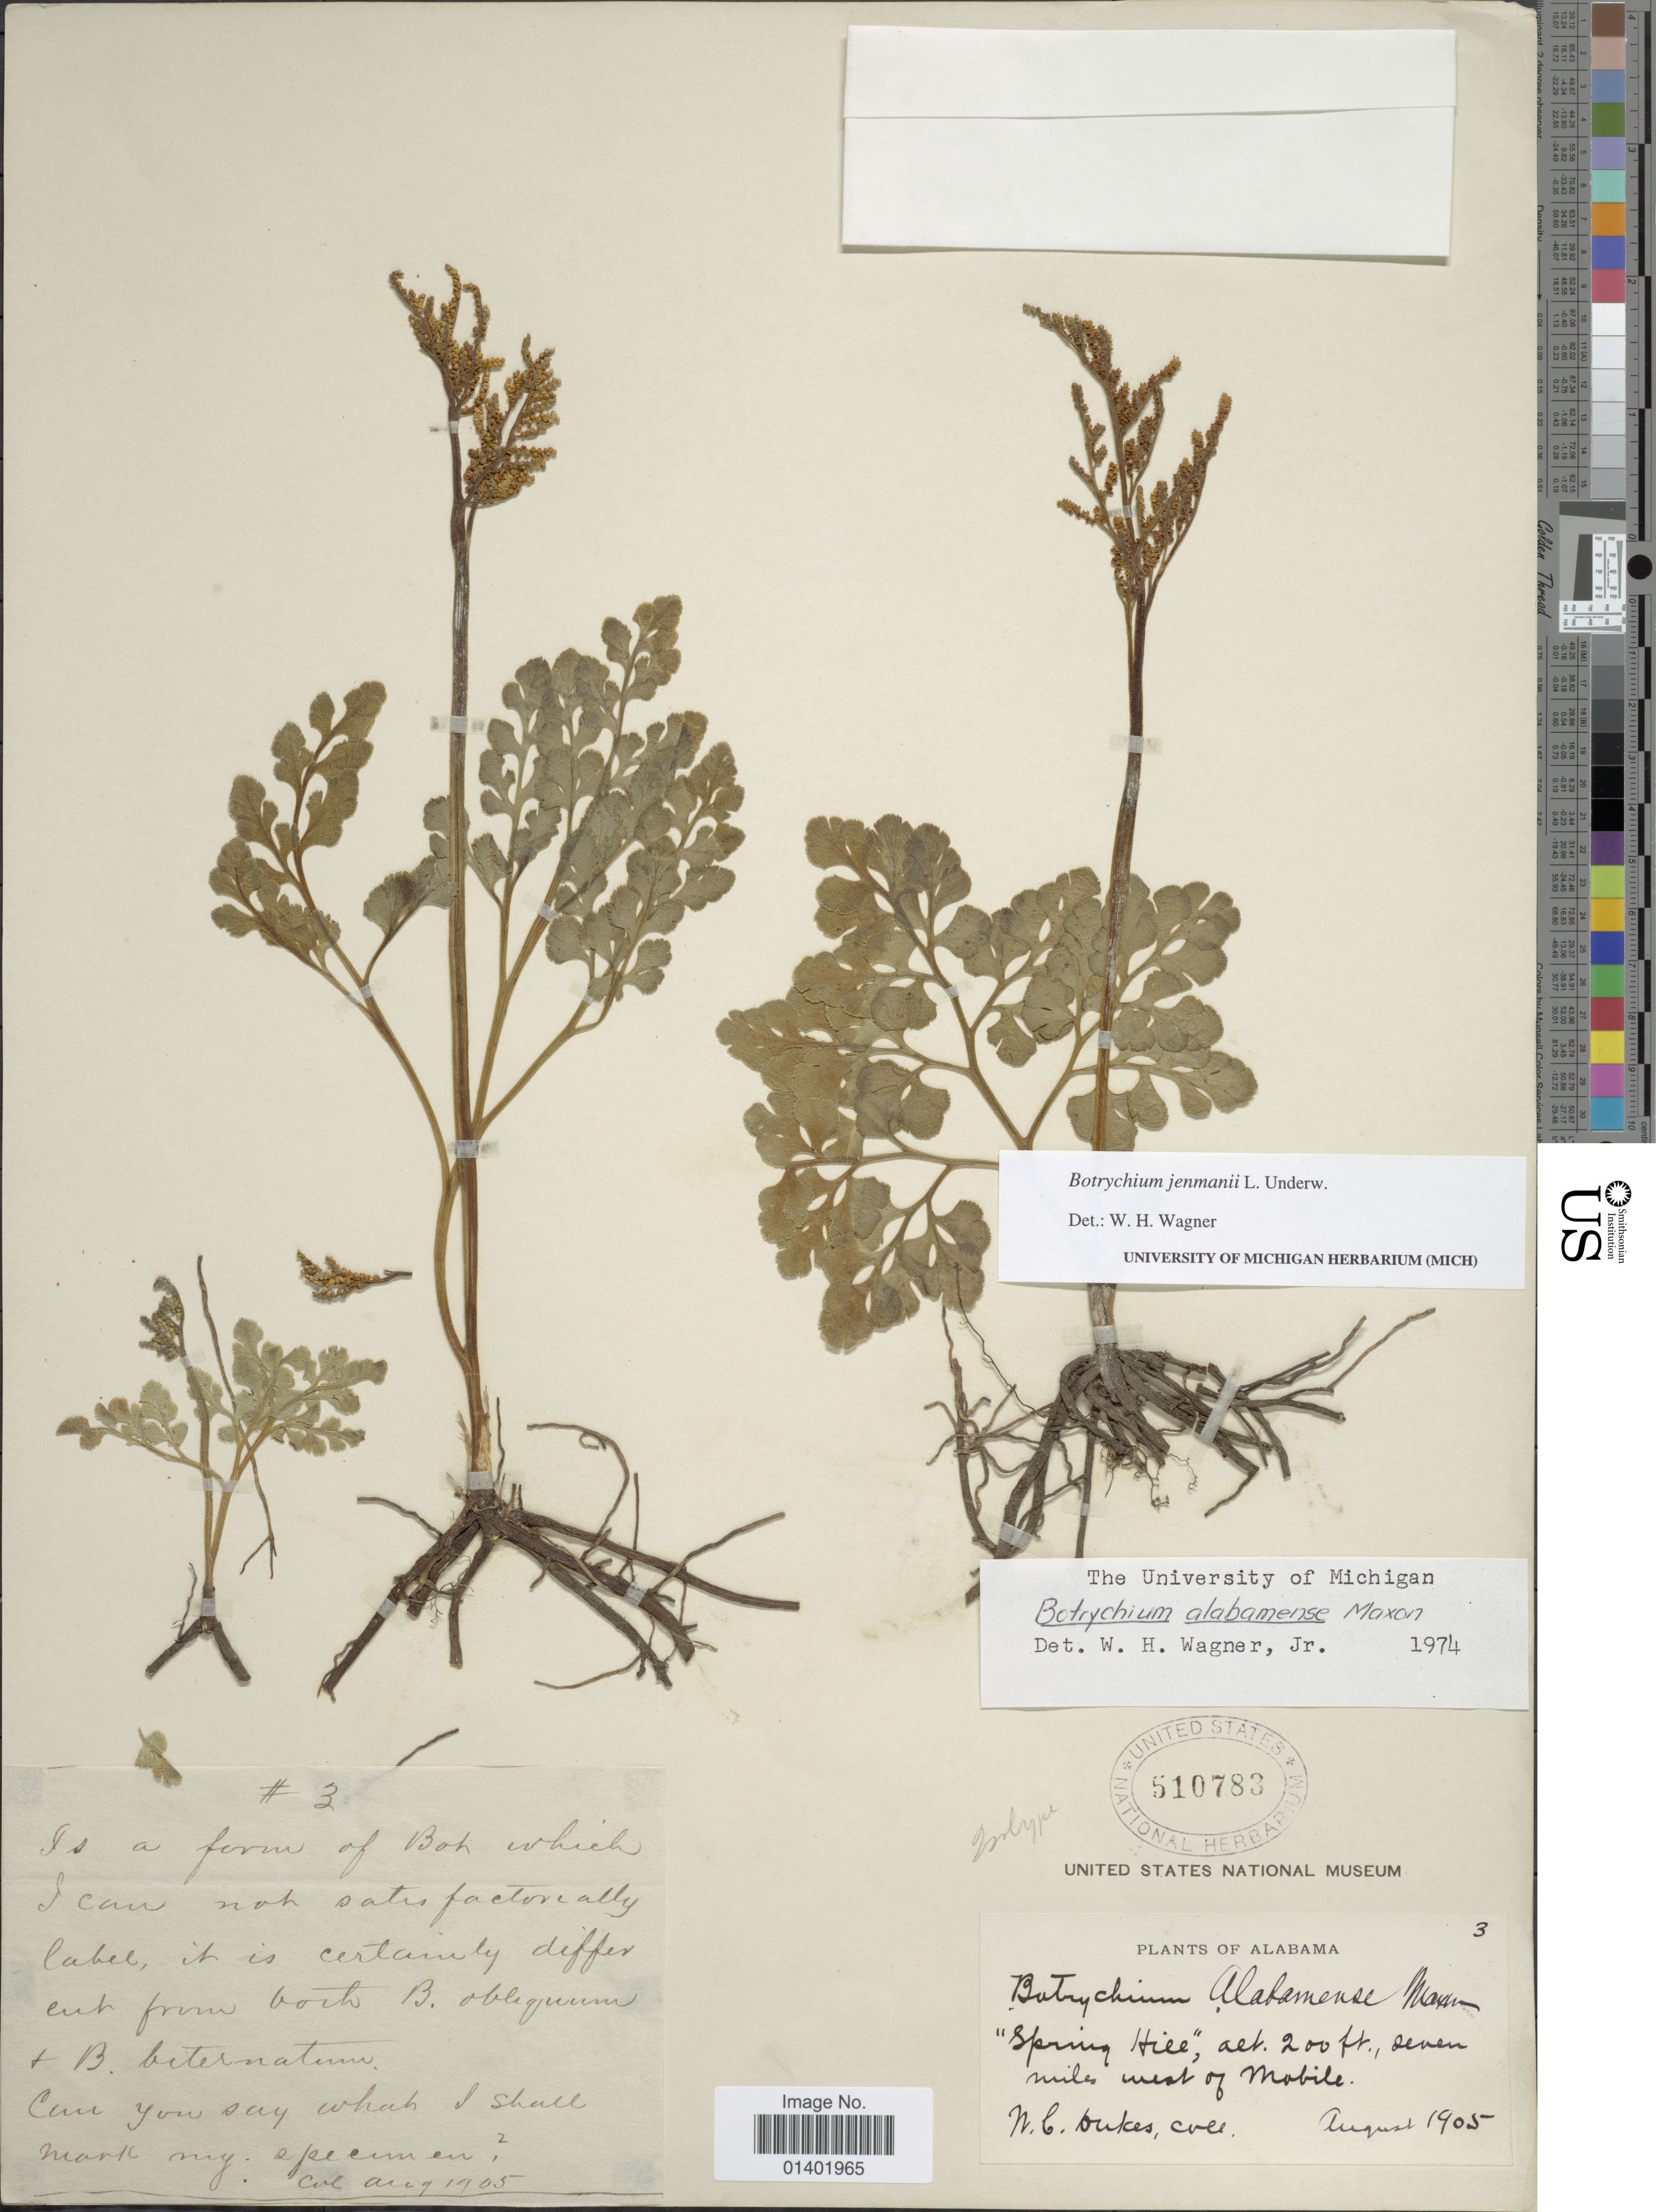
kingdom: Plantae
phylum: Tracheophyta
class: Polypodiopsida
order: Ophioglossales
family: Ophioglossaceae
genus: Botrychium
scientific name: Botrychium jenmanii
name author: Underw.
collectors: W. C. Dukes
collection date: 1905-08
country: United States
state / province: Alabama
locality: Spring Hill, seven miles from west of Mobile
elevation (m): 61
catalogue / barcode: US 510783